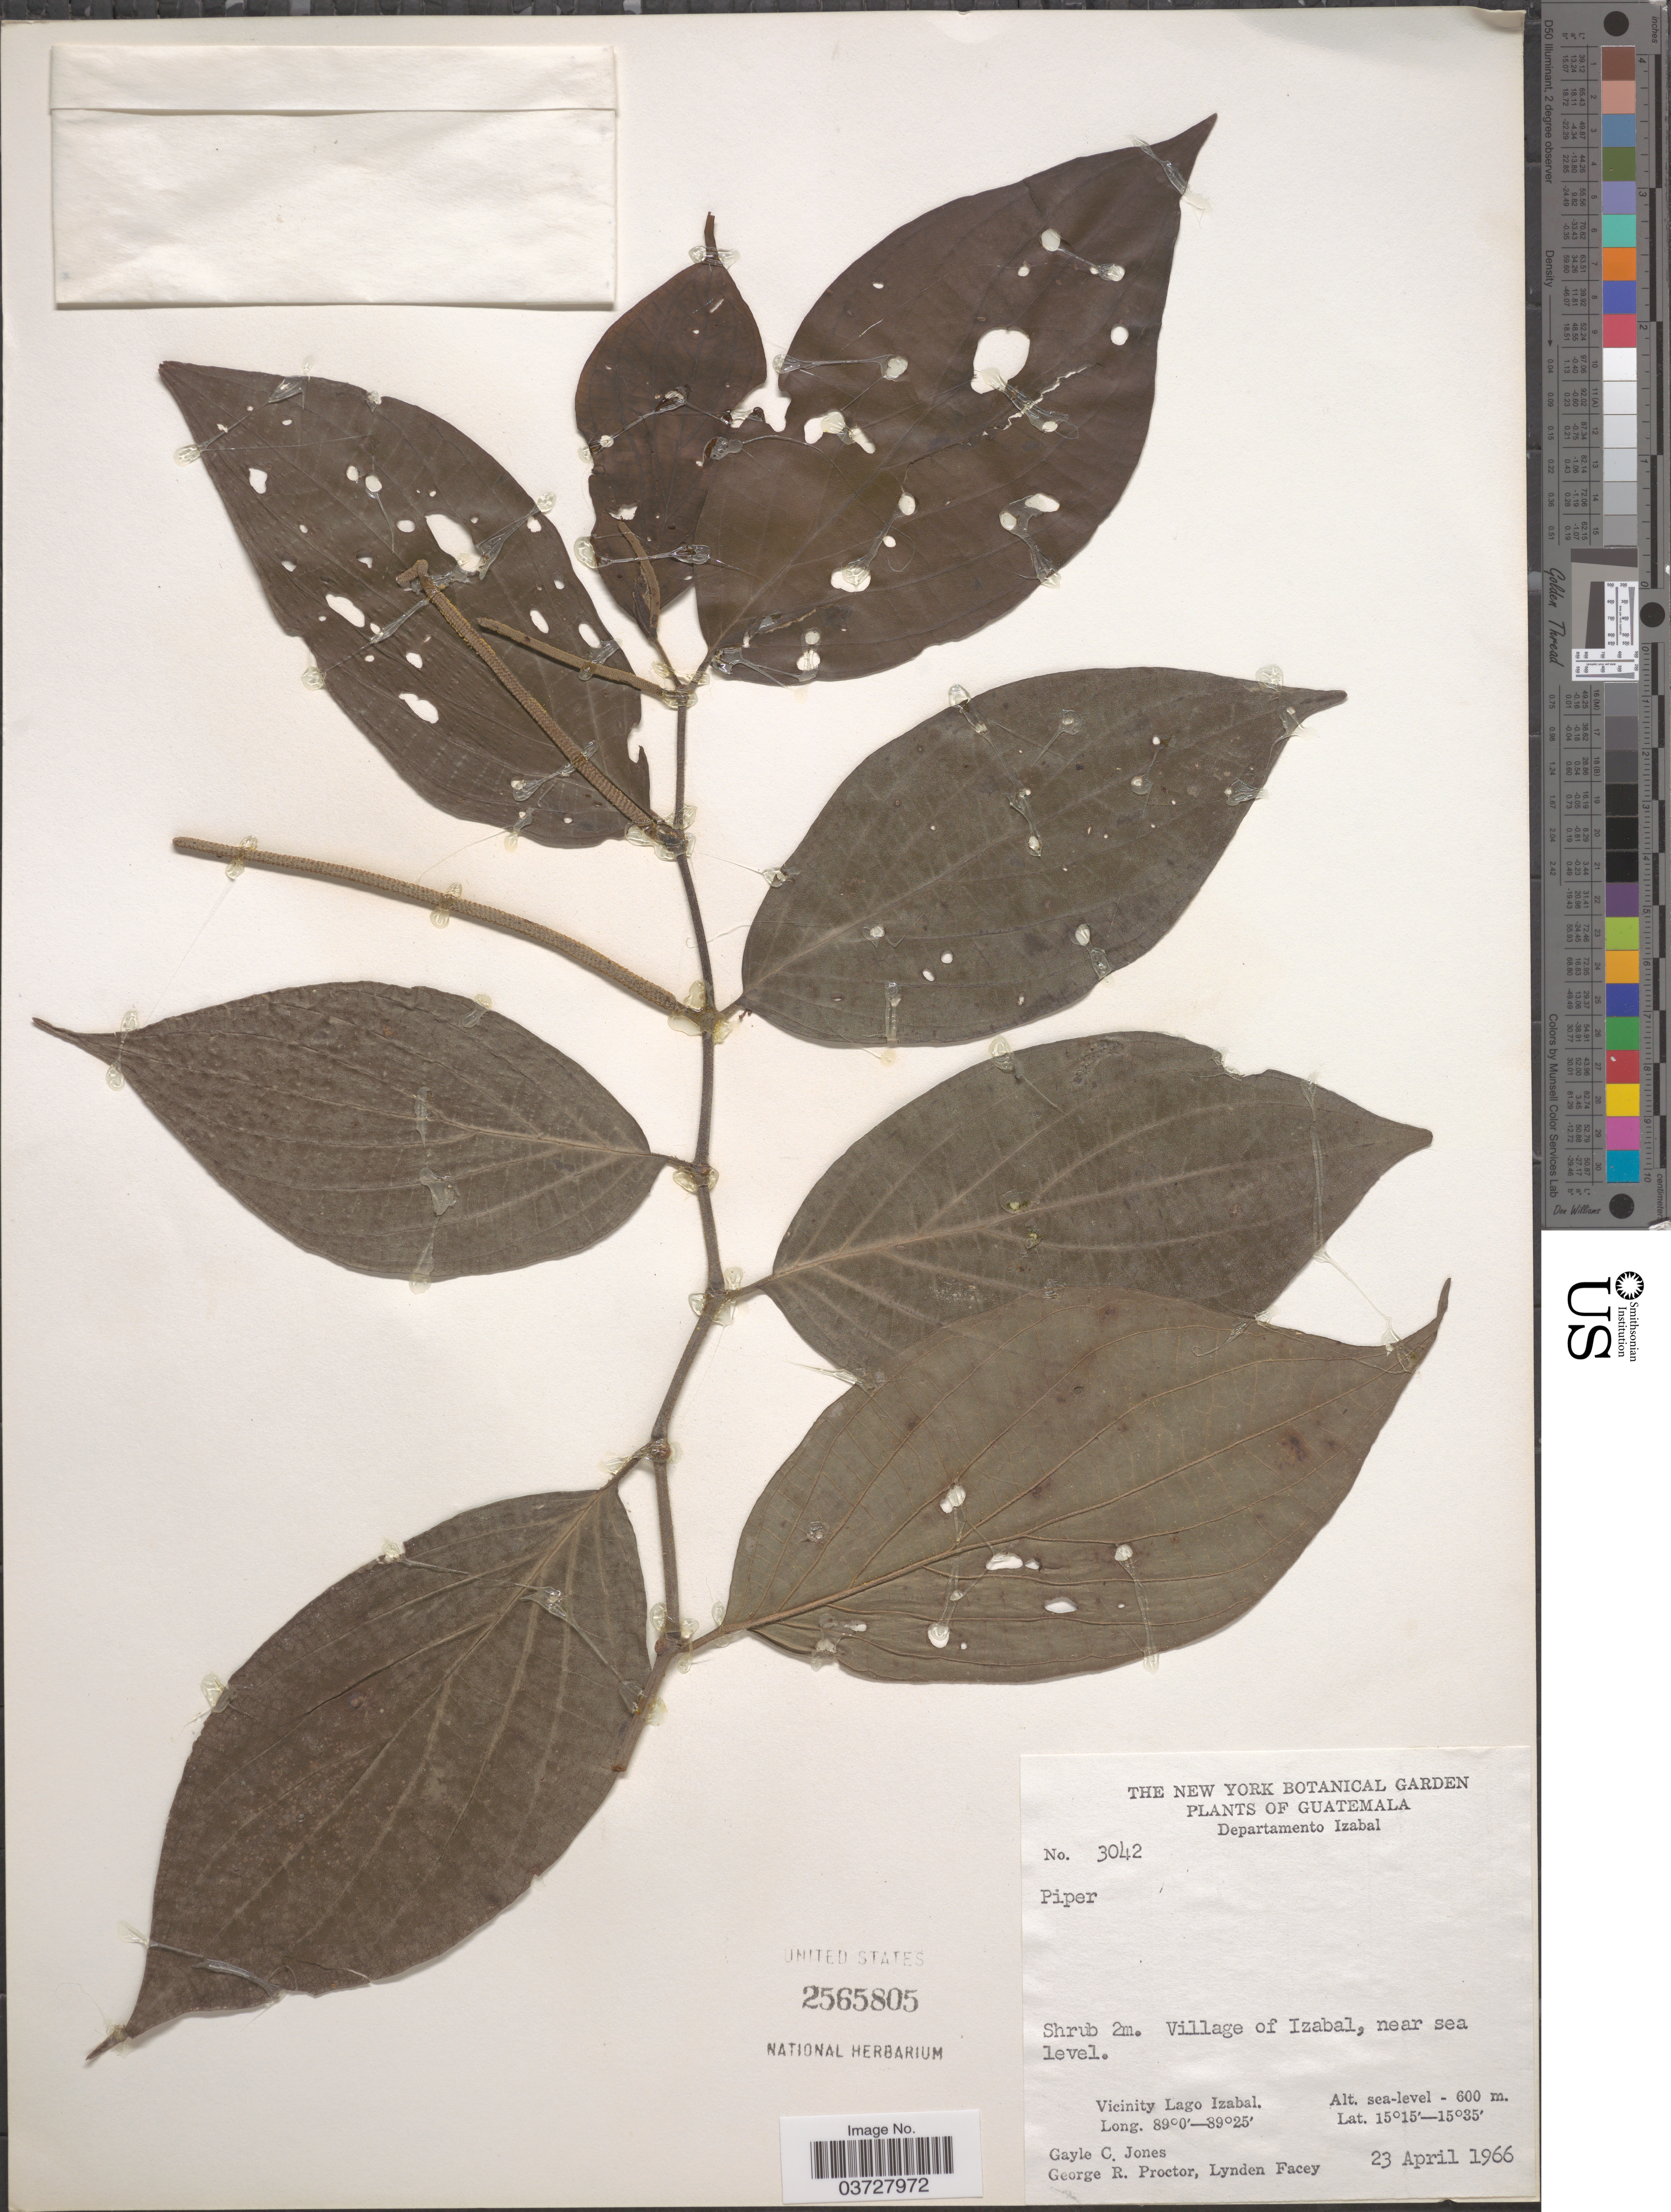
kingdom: Plantae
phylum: Tracheophyta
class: Magnoliopsida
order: Piperales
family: Piperaceae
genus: Piper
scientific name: Piper sp.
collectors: G. C. Jones, G. R. Proctor & L. Facey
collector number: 3042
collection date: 1966-04-23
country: Guatemala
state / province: Izabal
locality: Departamento Izabal. Village of Izabal. Vicinity Lago Izabal.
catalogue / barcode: US 2565805